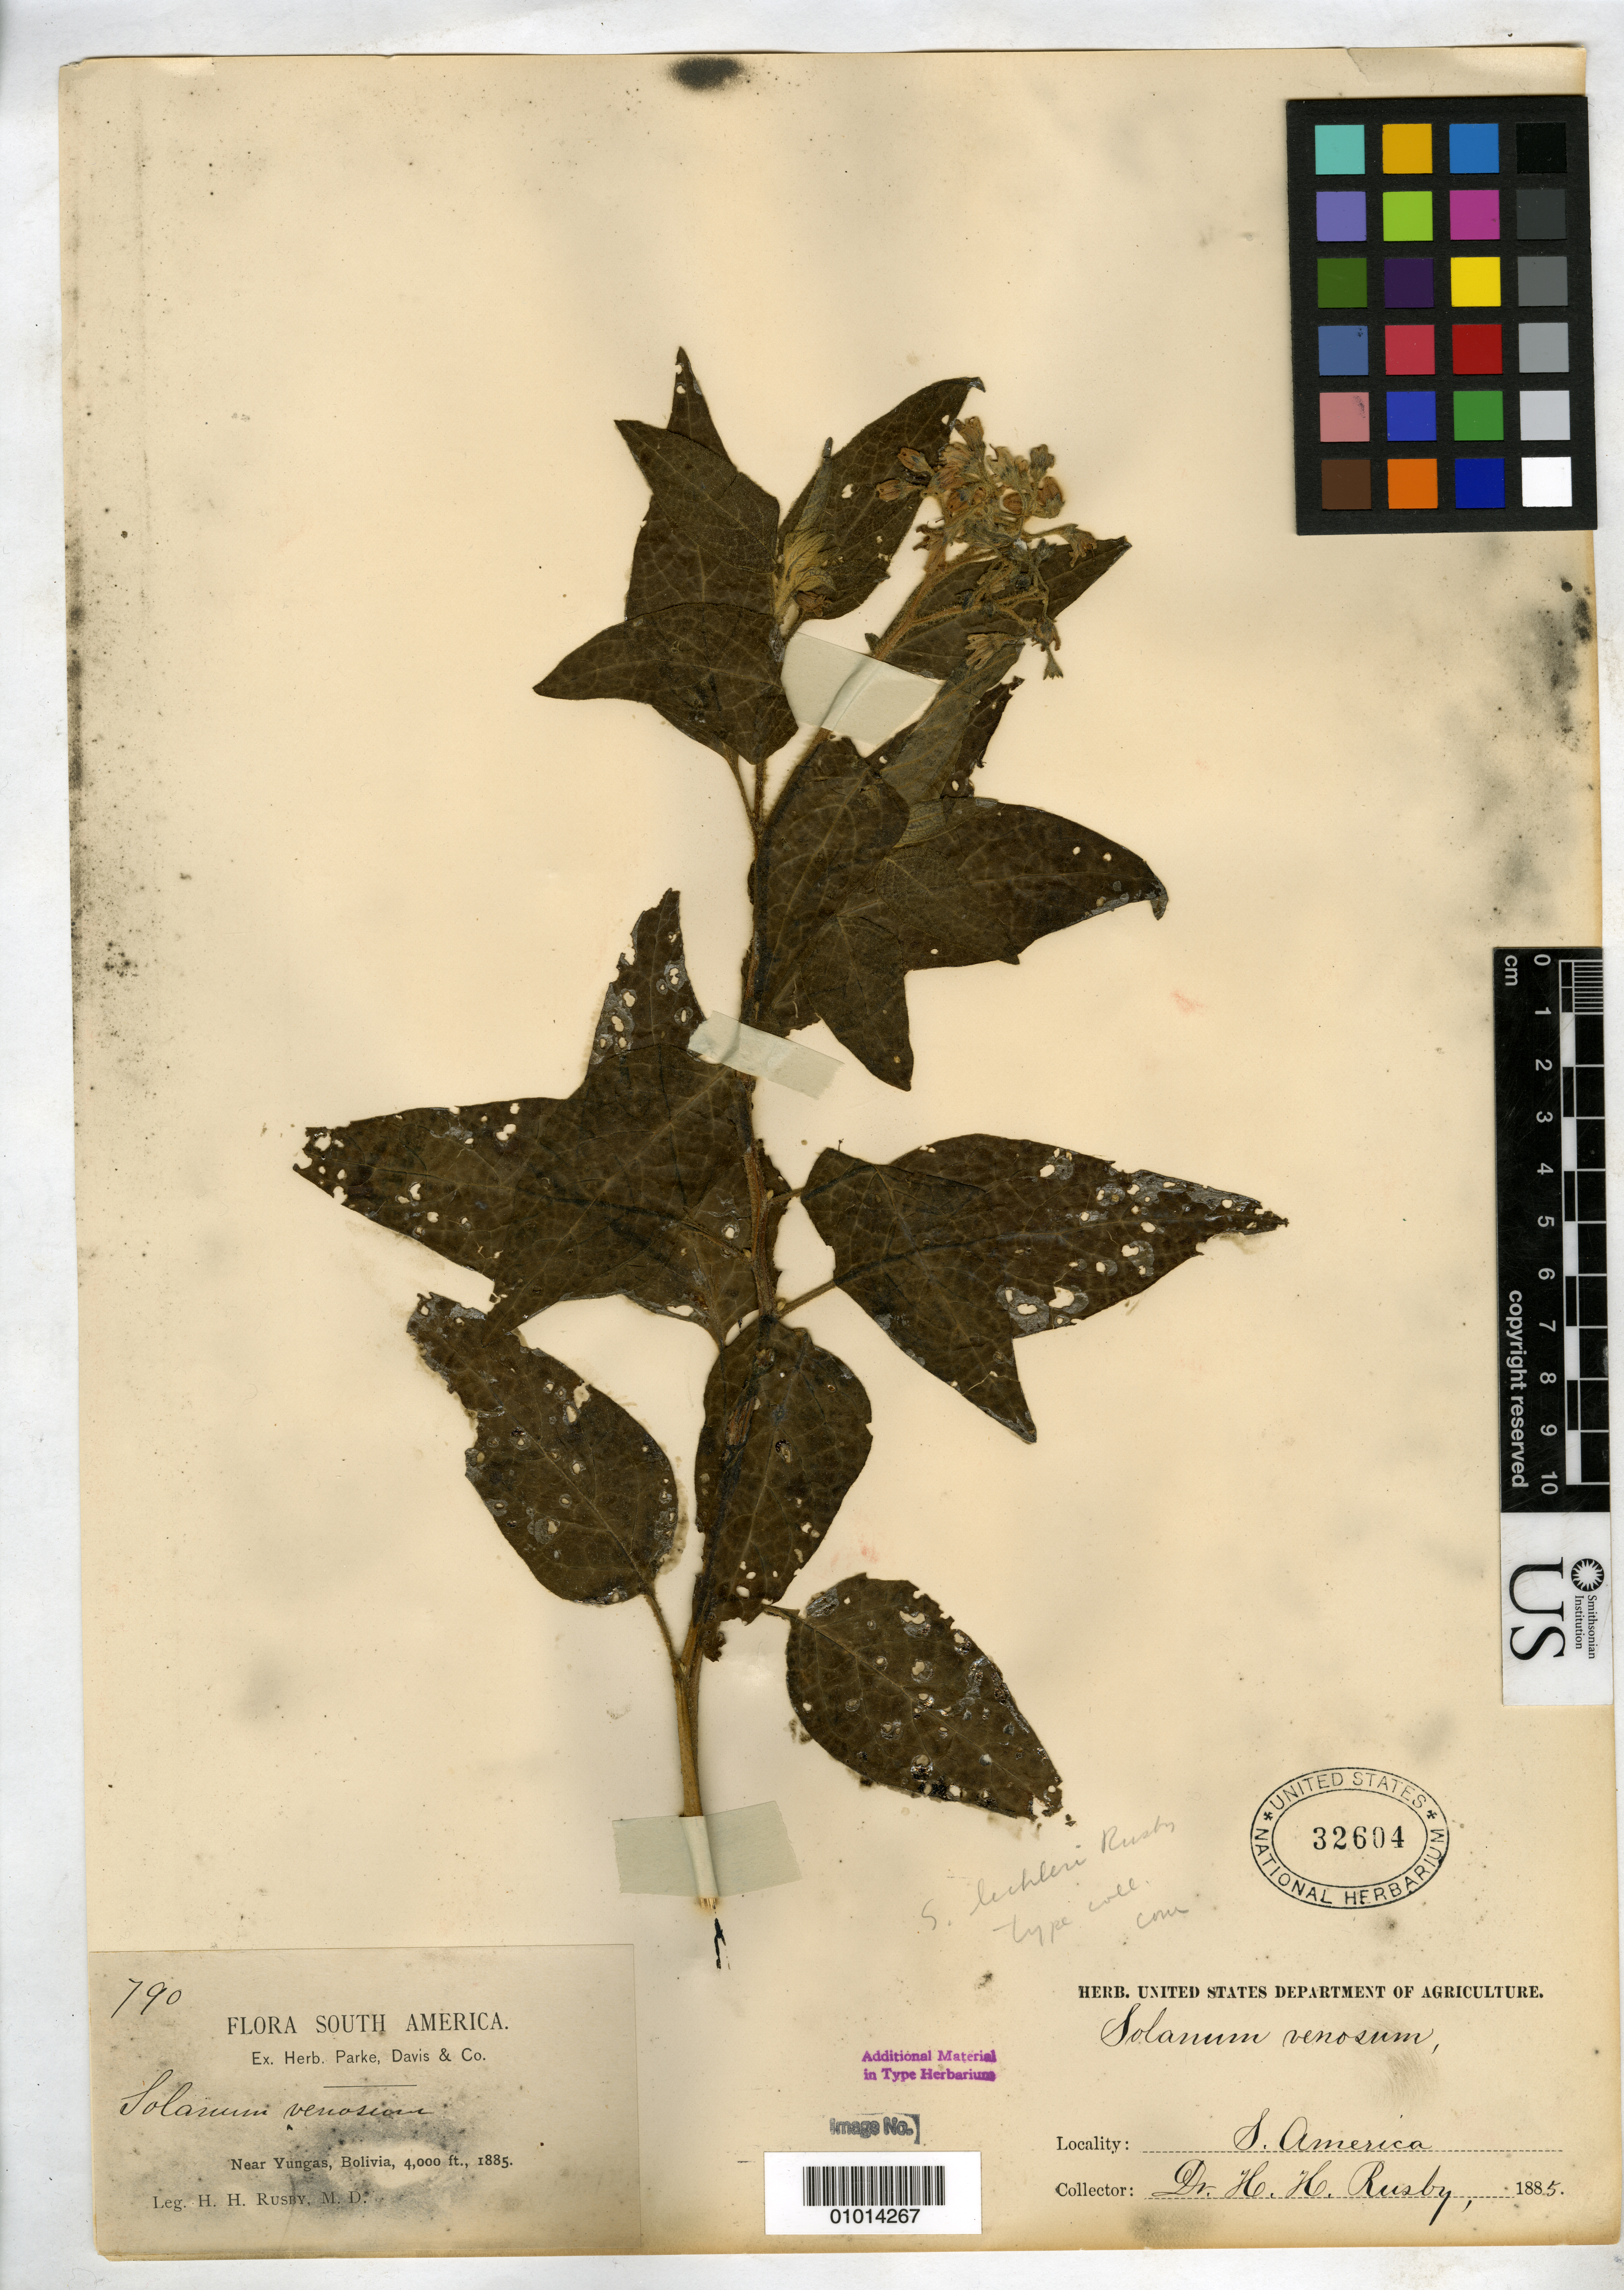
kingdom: Plantae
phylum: Tracheophyta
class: Magnoliopsida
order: Solanales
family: Solanaceae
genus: Solanum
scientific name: Solanum lechleri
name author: Rusby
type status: Type Collection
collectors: H. H. Rusby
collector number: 790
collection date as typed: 1885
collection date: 1885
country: Bolivia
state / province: La Paz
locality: Yungas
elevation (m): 1219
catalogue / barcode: US 32604